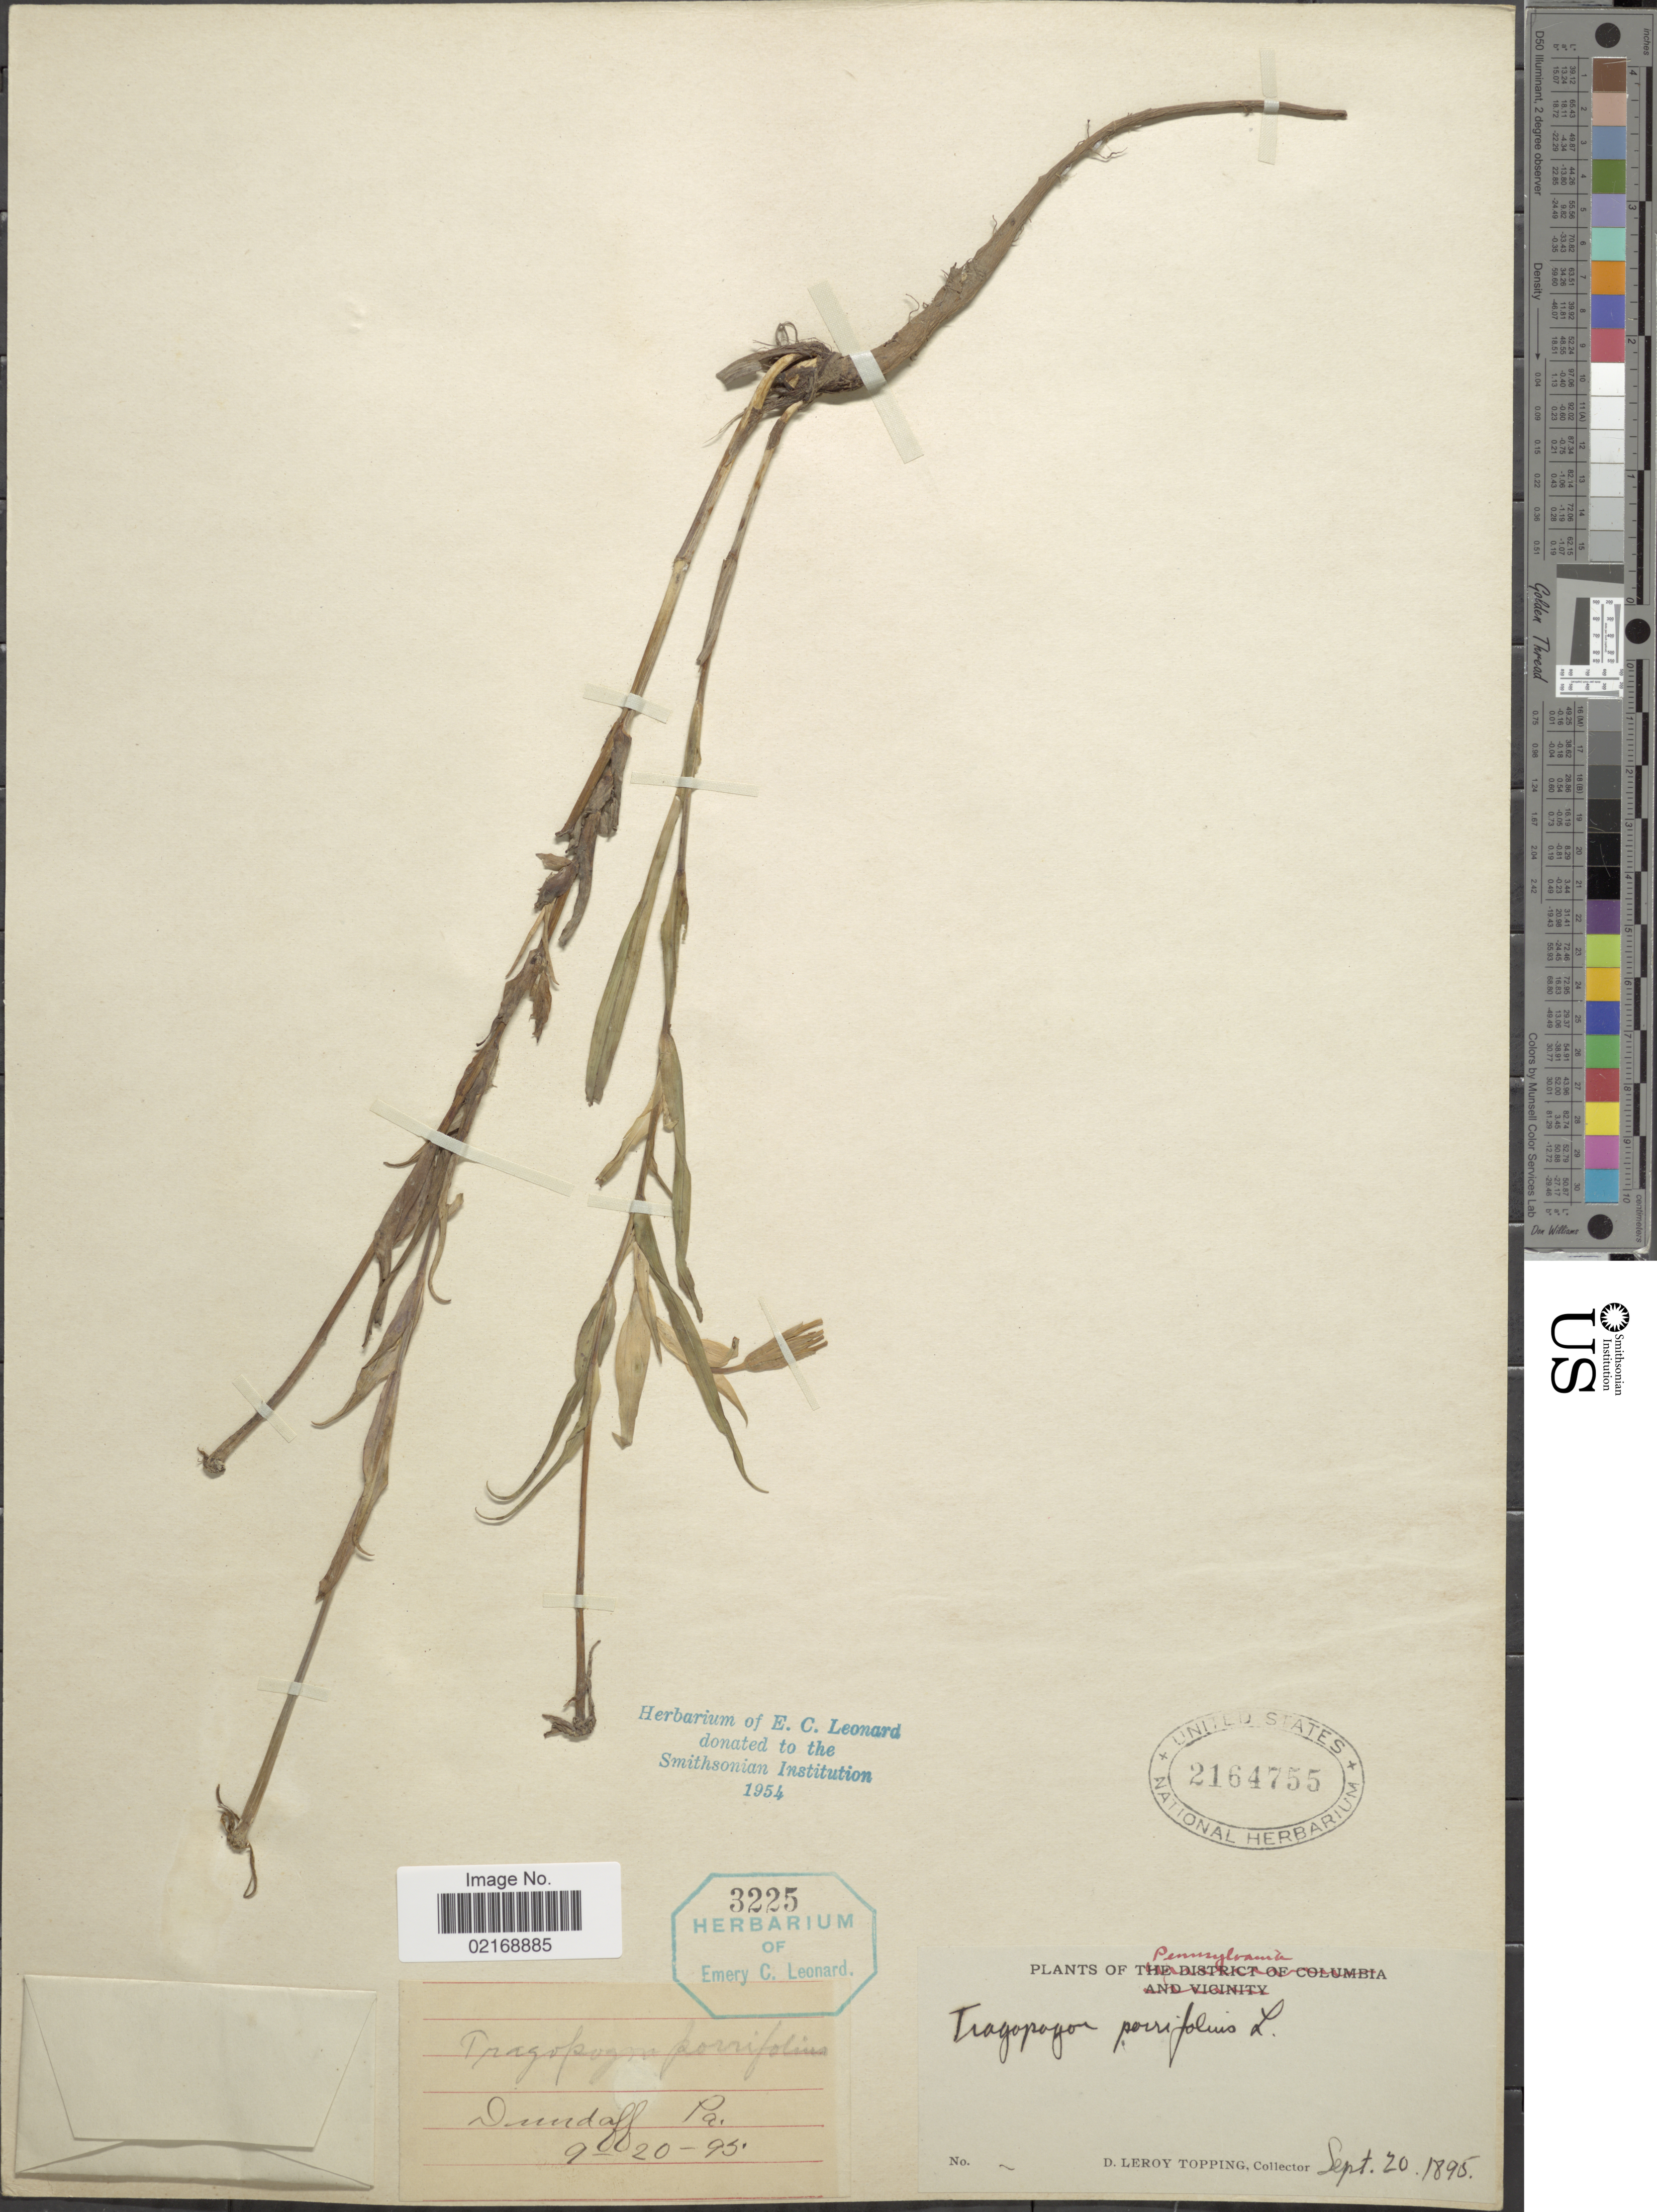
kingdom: Plantae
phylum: Tracheophyta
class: Magnoliopsida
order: Asterales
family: Asteraceae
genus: Tragopogon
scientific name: Tragopogon porrifolius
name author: L.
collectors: D. L. Topping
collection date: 1895-09-20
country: United States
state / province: Pennsylvania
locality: Dundaff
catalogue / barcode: US 2164755